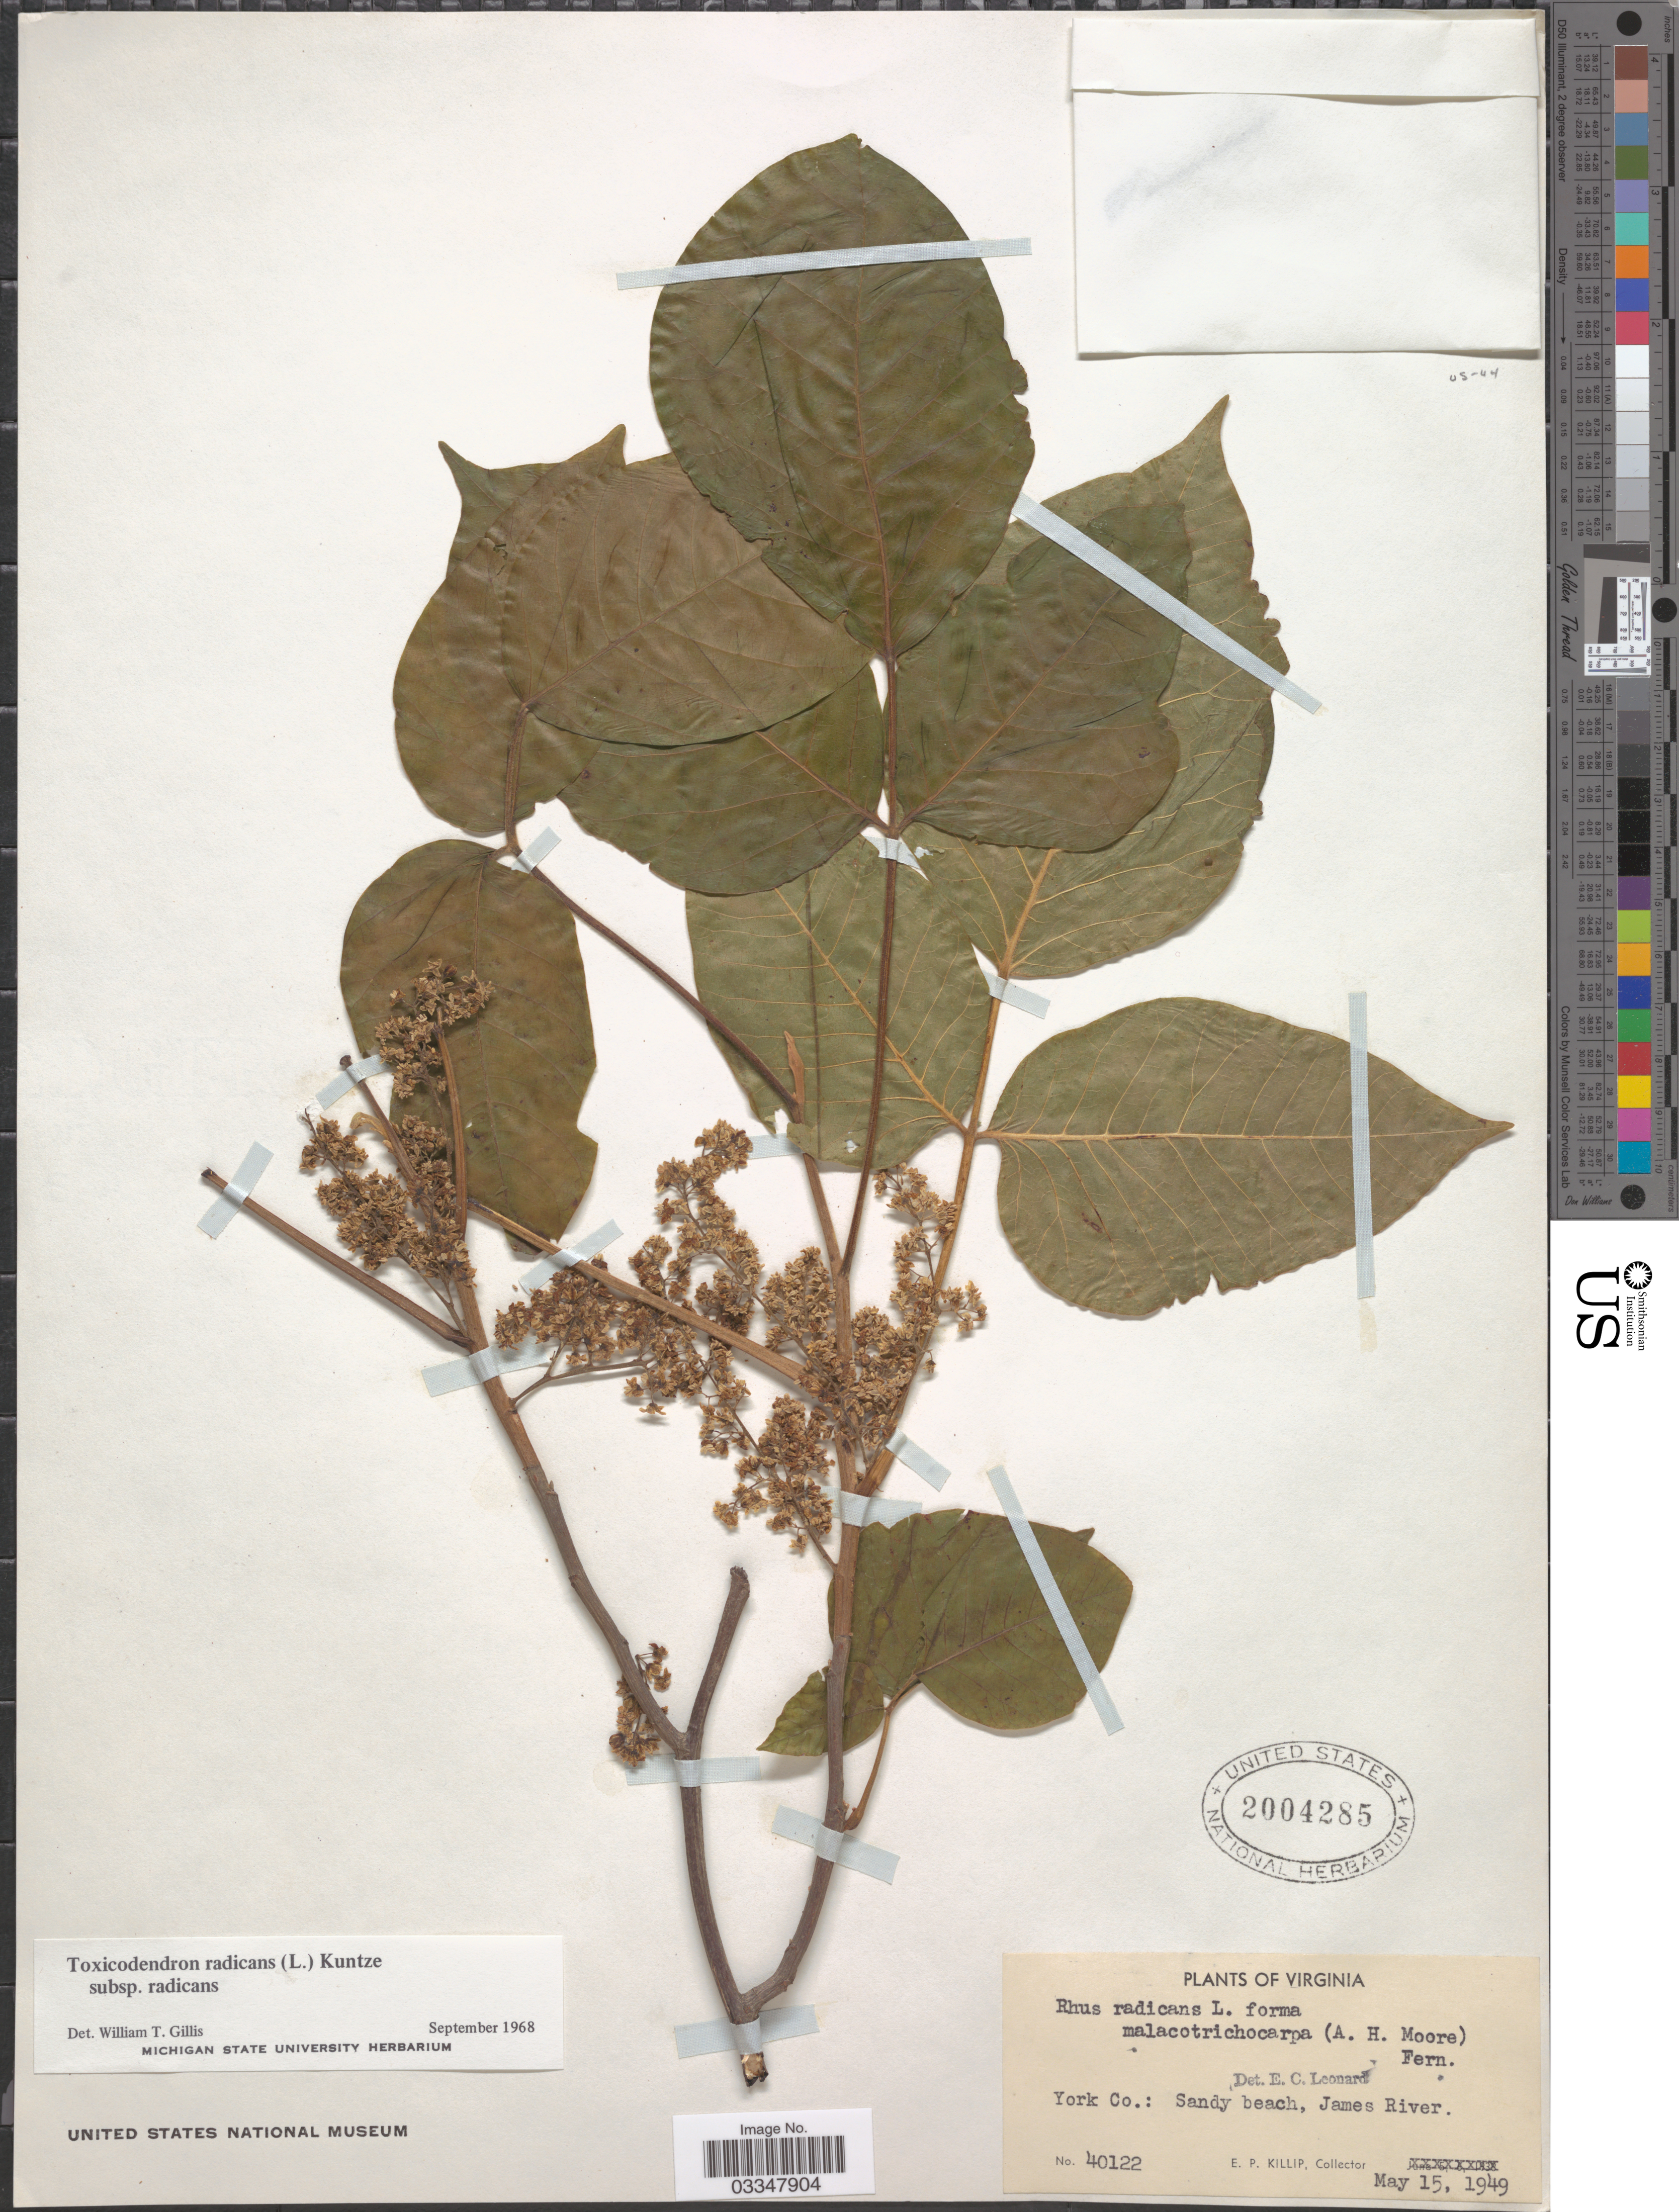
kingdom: Plantae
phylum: Tracheophyta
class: Magnoliopsida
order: Sapindales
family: Anacardiaceae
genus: Toxicodendron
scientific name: Toxicodendron radicans subsp. radicans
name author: (L.) Kuntze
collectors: E. P. Killip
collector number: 40122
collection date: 1949-05-15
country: United States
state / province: Virginia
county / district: York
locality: York Co.: Sandy beach, James River.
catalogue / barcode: US 2004285